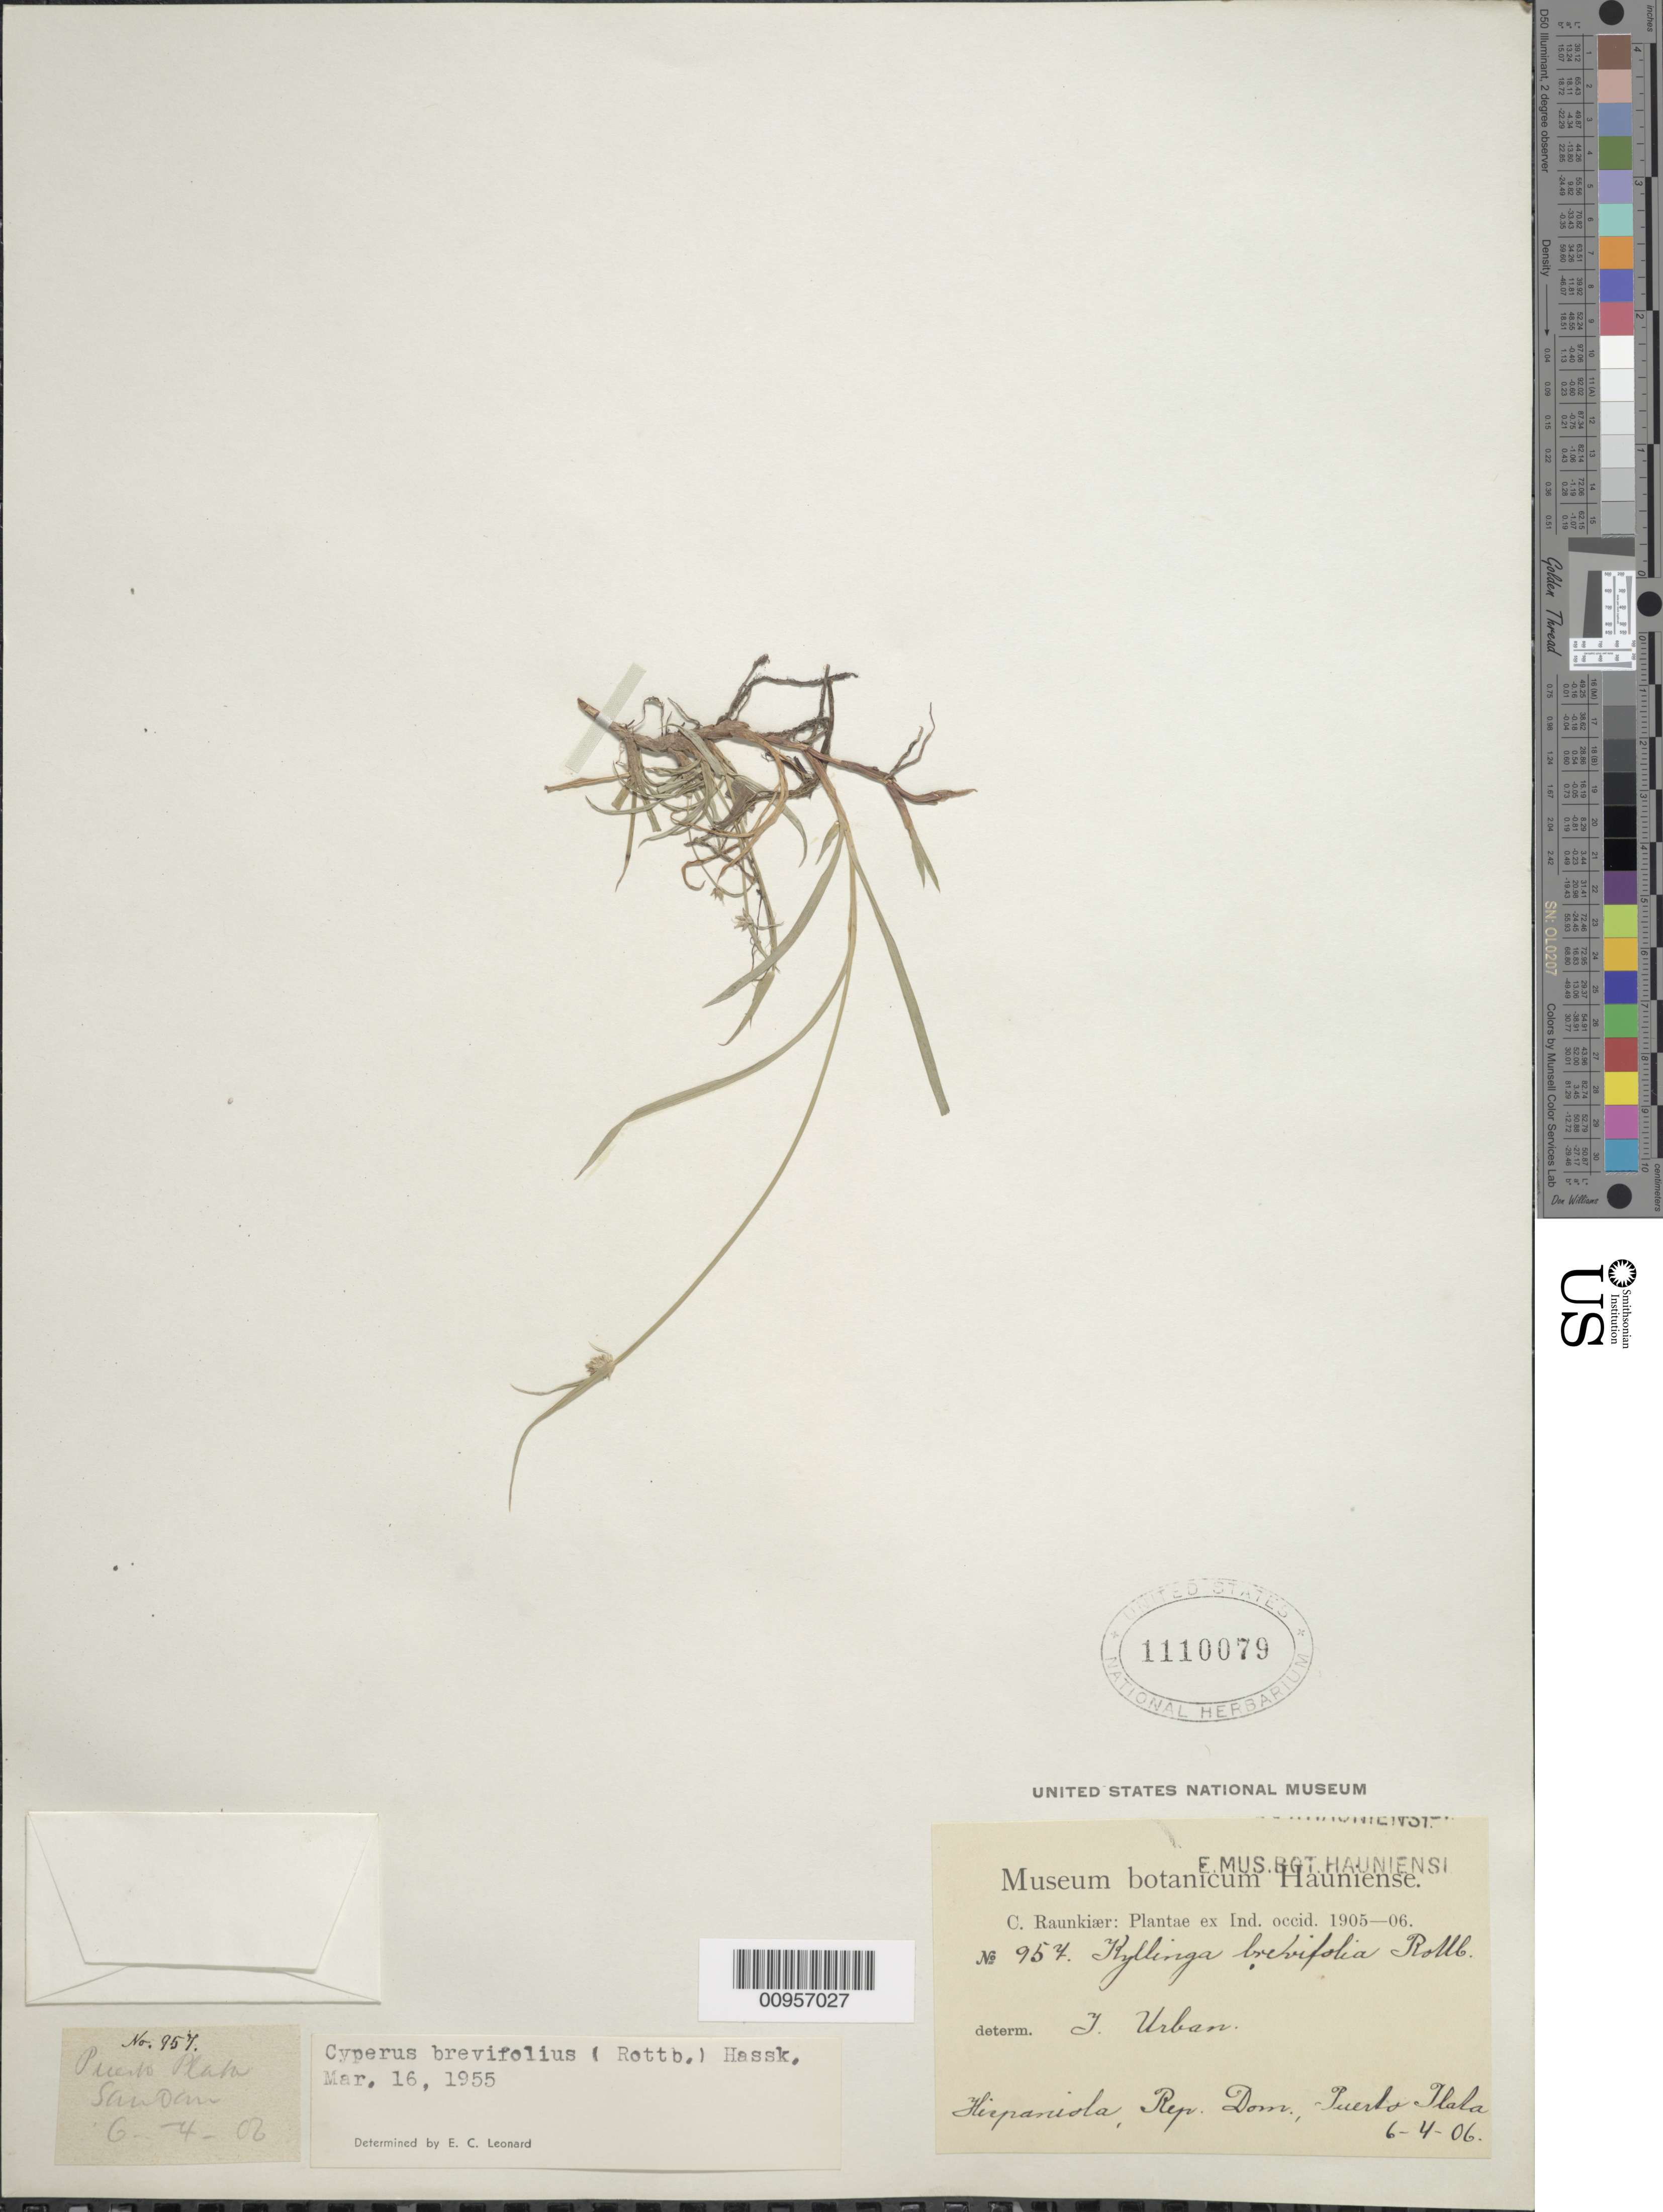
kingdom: Plantae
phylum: Tracheophyta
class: Liliopsida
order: Poales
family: Cyperaceae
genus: Cyperus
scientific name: Cyperus brevifolius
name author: (Rottb.) Hassk.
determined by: Strong, M. T., (US), Smithsonian Institution - National Museum of Natural History (UNITED STATES)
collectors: C. C. Raunkiaer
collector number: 957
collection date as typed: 06 Apr 1906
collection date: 1906-04-06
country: Dominican Republic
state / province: Puerto Plata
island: Hispaniola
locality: "San …"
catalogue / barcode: US 1110079